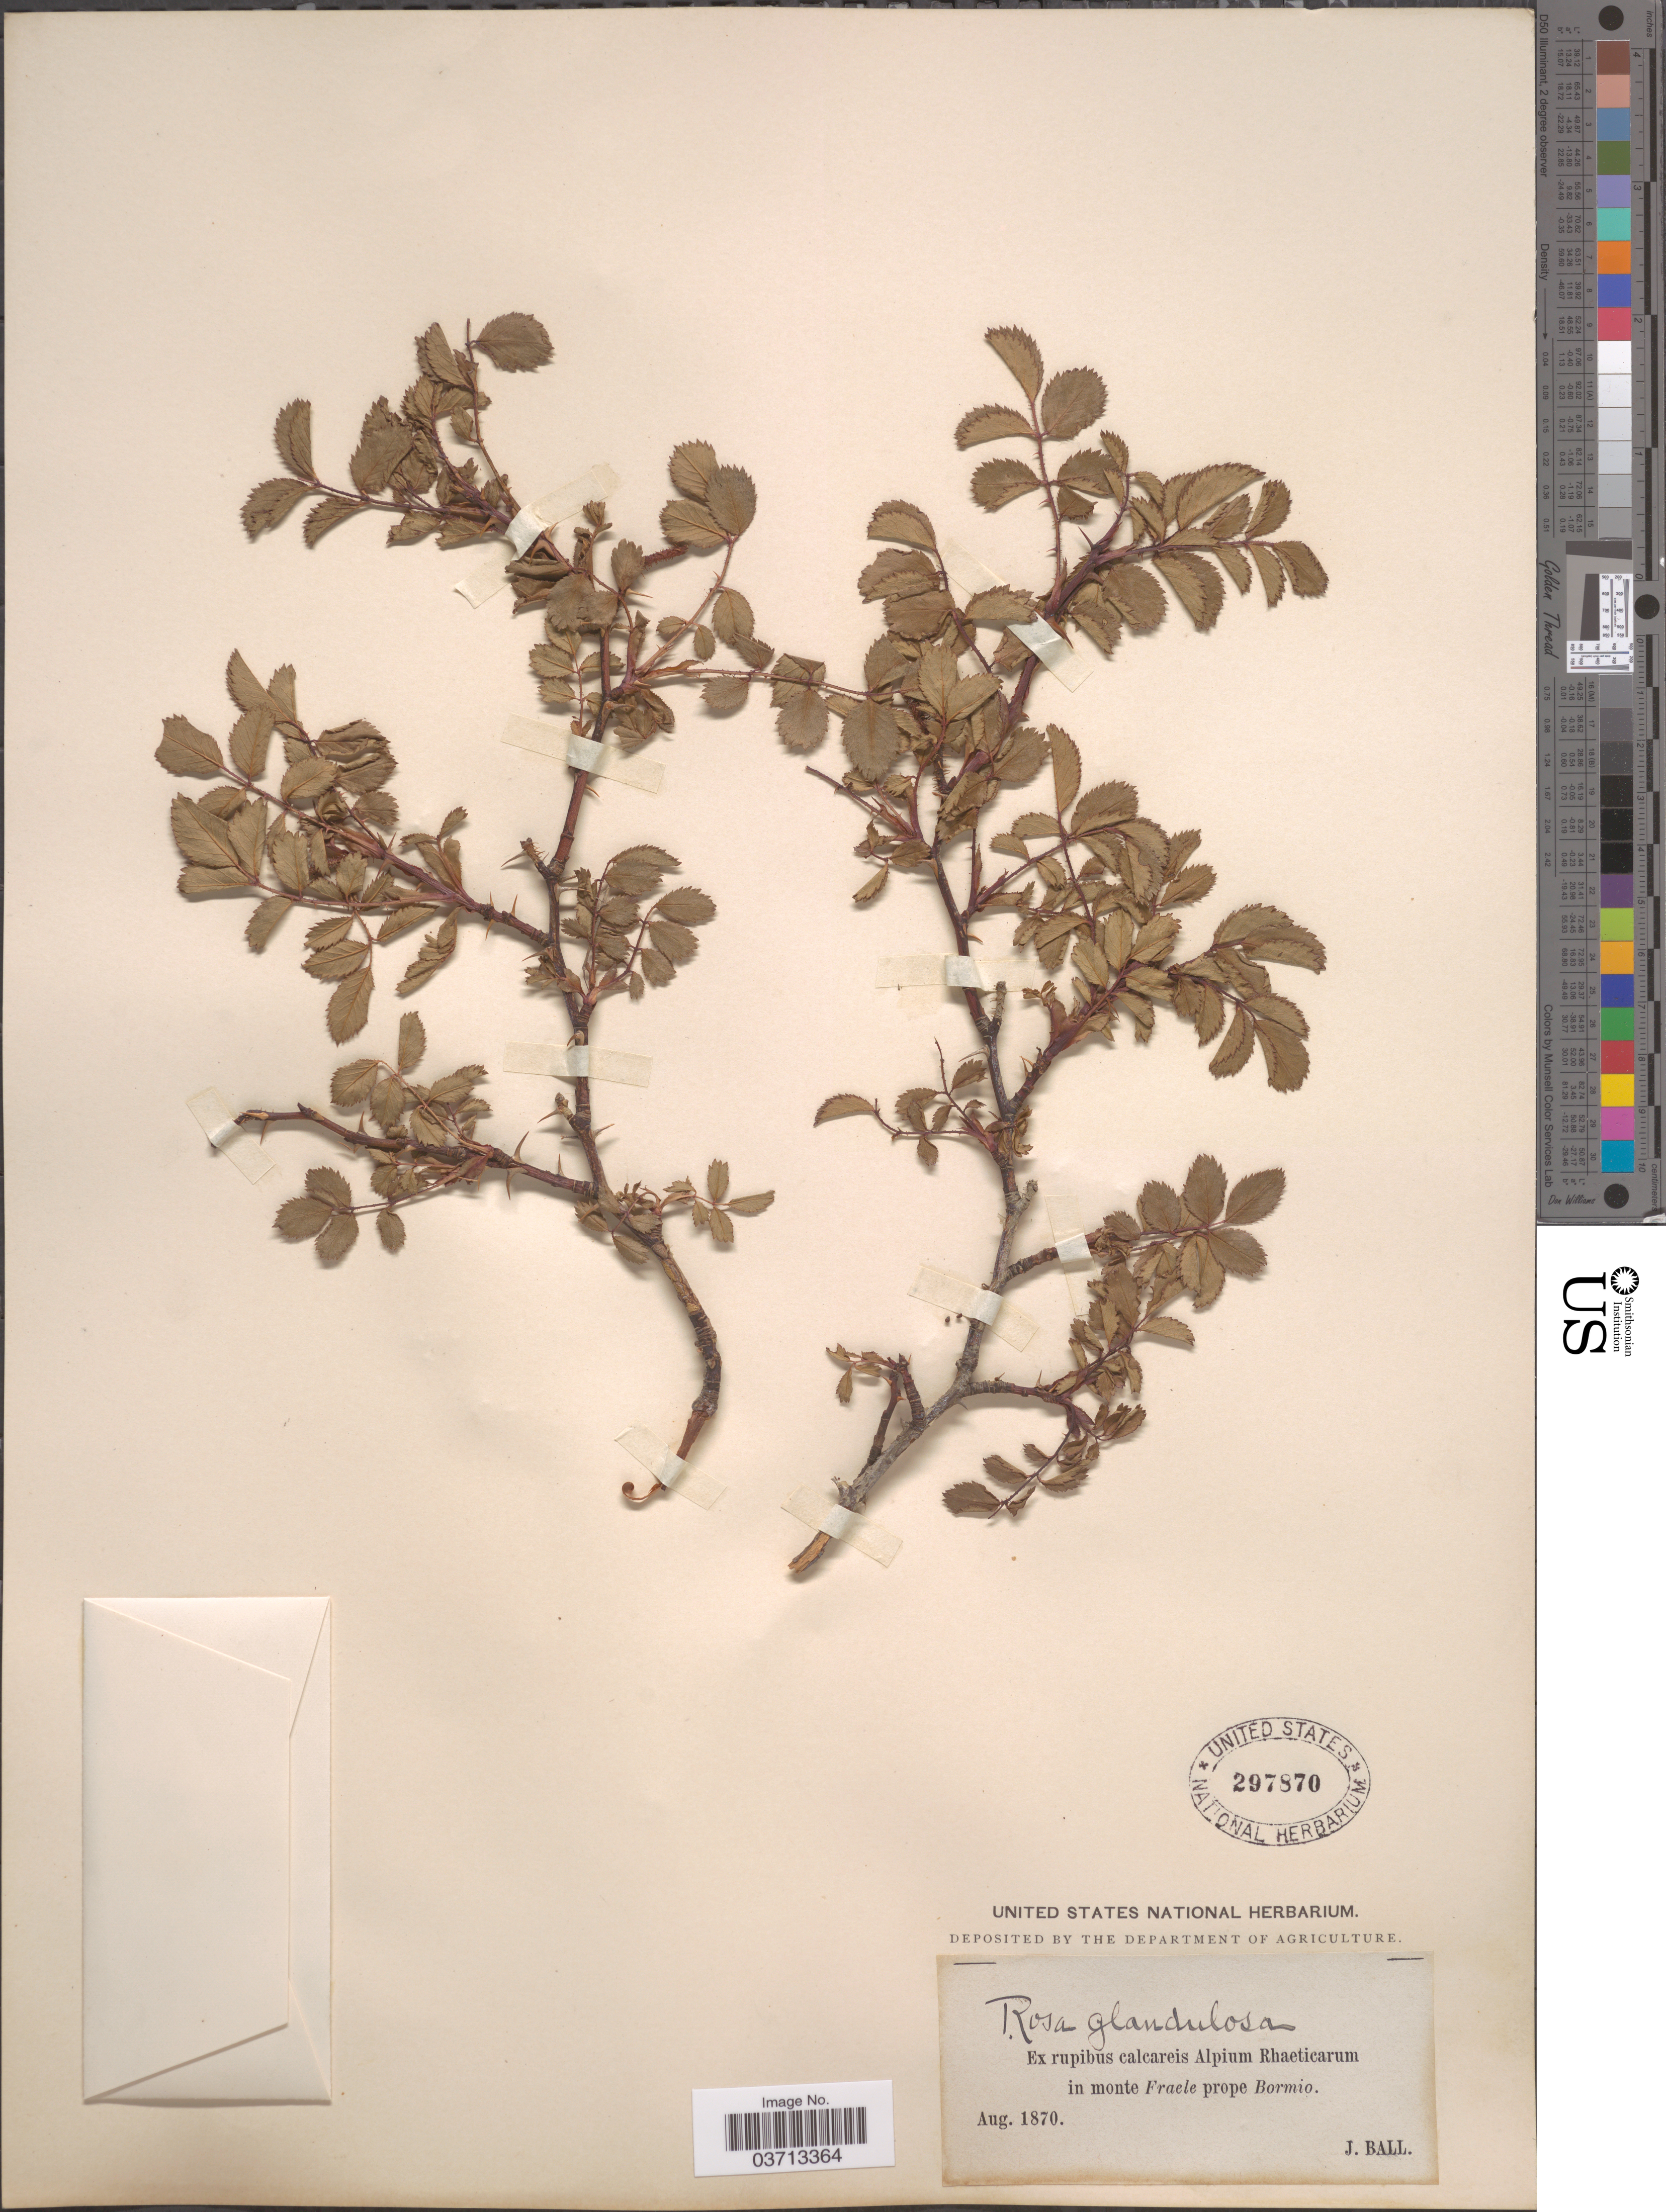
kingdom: Plantae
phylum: Tracheophyta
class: Magnoliopsida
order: Rosales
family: Rosaceae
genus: Rosa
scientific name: Rosa glandulosa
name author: Maly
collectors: J. Ball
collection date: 1870-08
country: Italy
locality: Ex rupibus calcareis Alpium Rhaeticarum in monte Fraele prope Bormio.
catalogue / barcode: US 297870